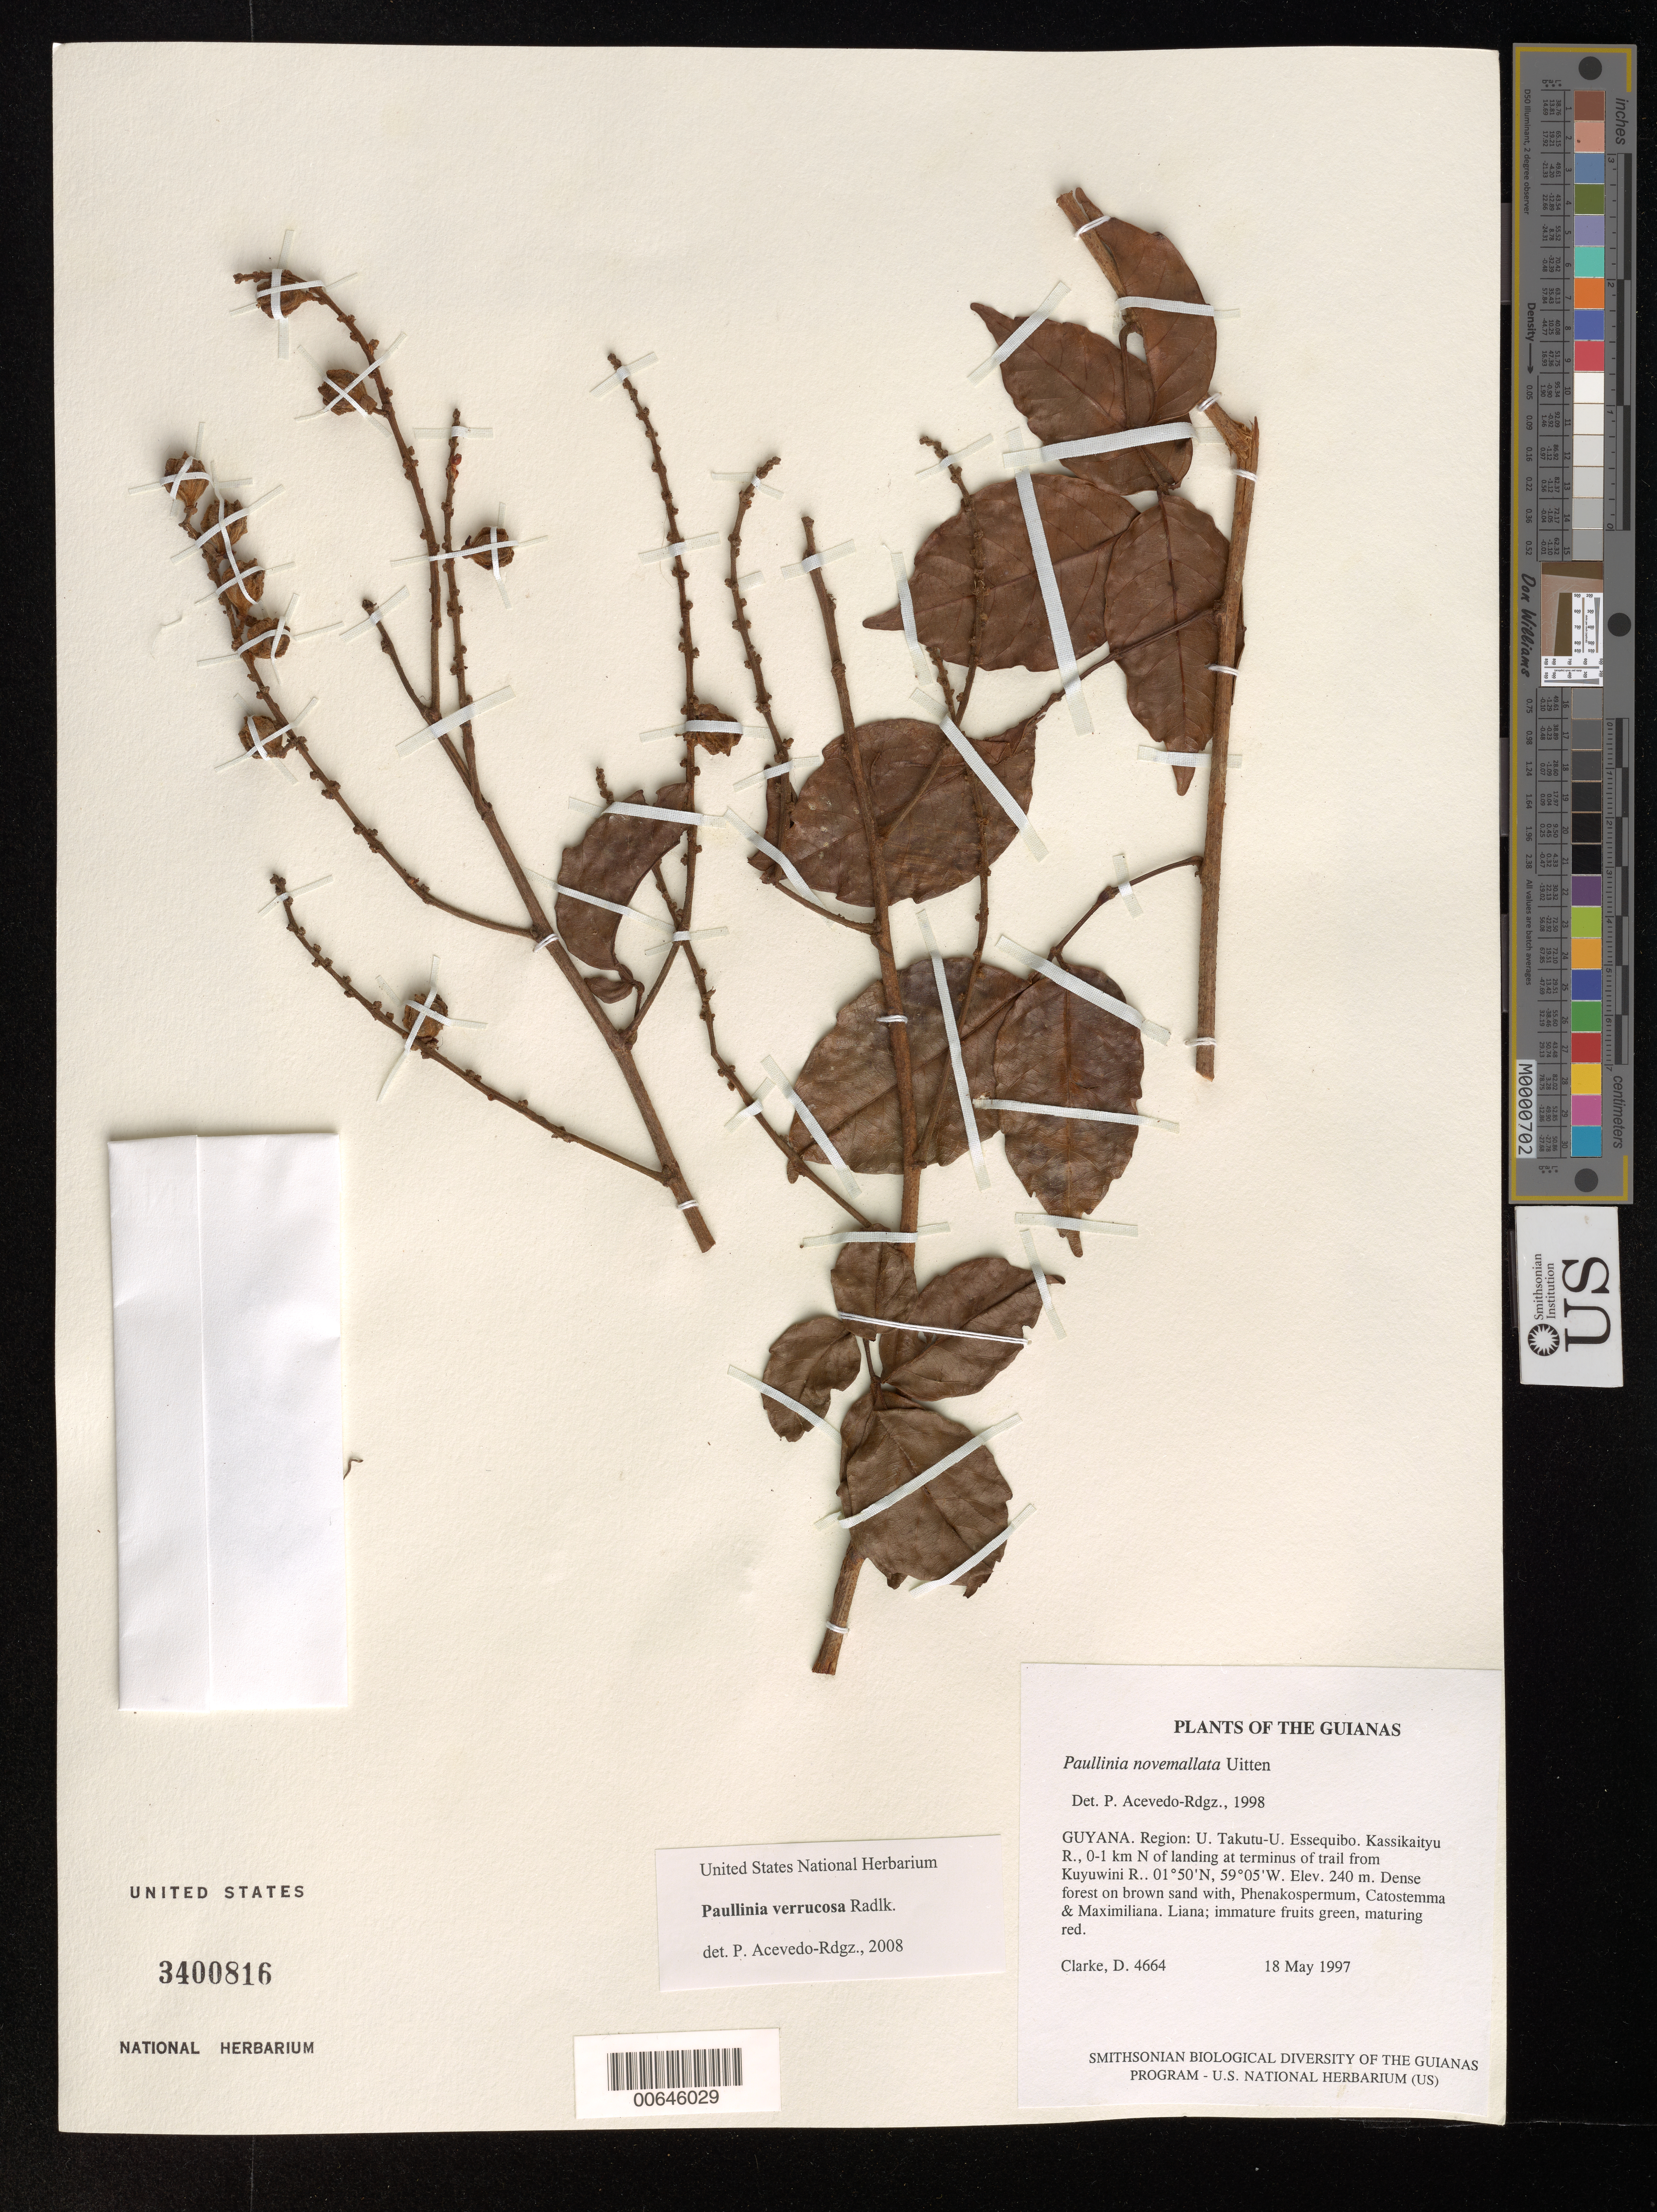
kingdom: Plantae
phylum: Tracheophyta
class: Magnoliopsida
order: Sapindales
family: Sapindaceae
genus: Paullinia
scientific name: Paullinia verrucosa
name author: Radlk.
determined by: Acevedo-Rodríguez, P., (BOT), Smithsonian Institution - National Museum of Natural History (UNITED STATES)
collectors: H. D. Clarke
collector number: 4664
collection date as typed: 18 May 1997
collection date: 1997-05-18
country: Guyana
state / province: U. Takutu-U. Essequibo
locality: Kassikaityu R., 0-1 km N of landing at terminus of trail from Kuyuwini R.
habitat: Dense forest on brown sand with, Phenakospermum, Catostemma & Maximiliana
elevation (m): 240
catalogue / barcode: US 3400816